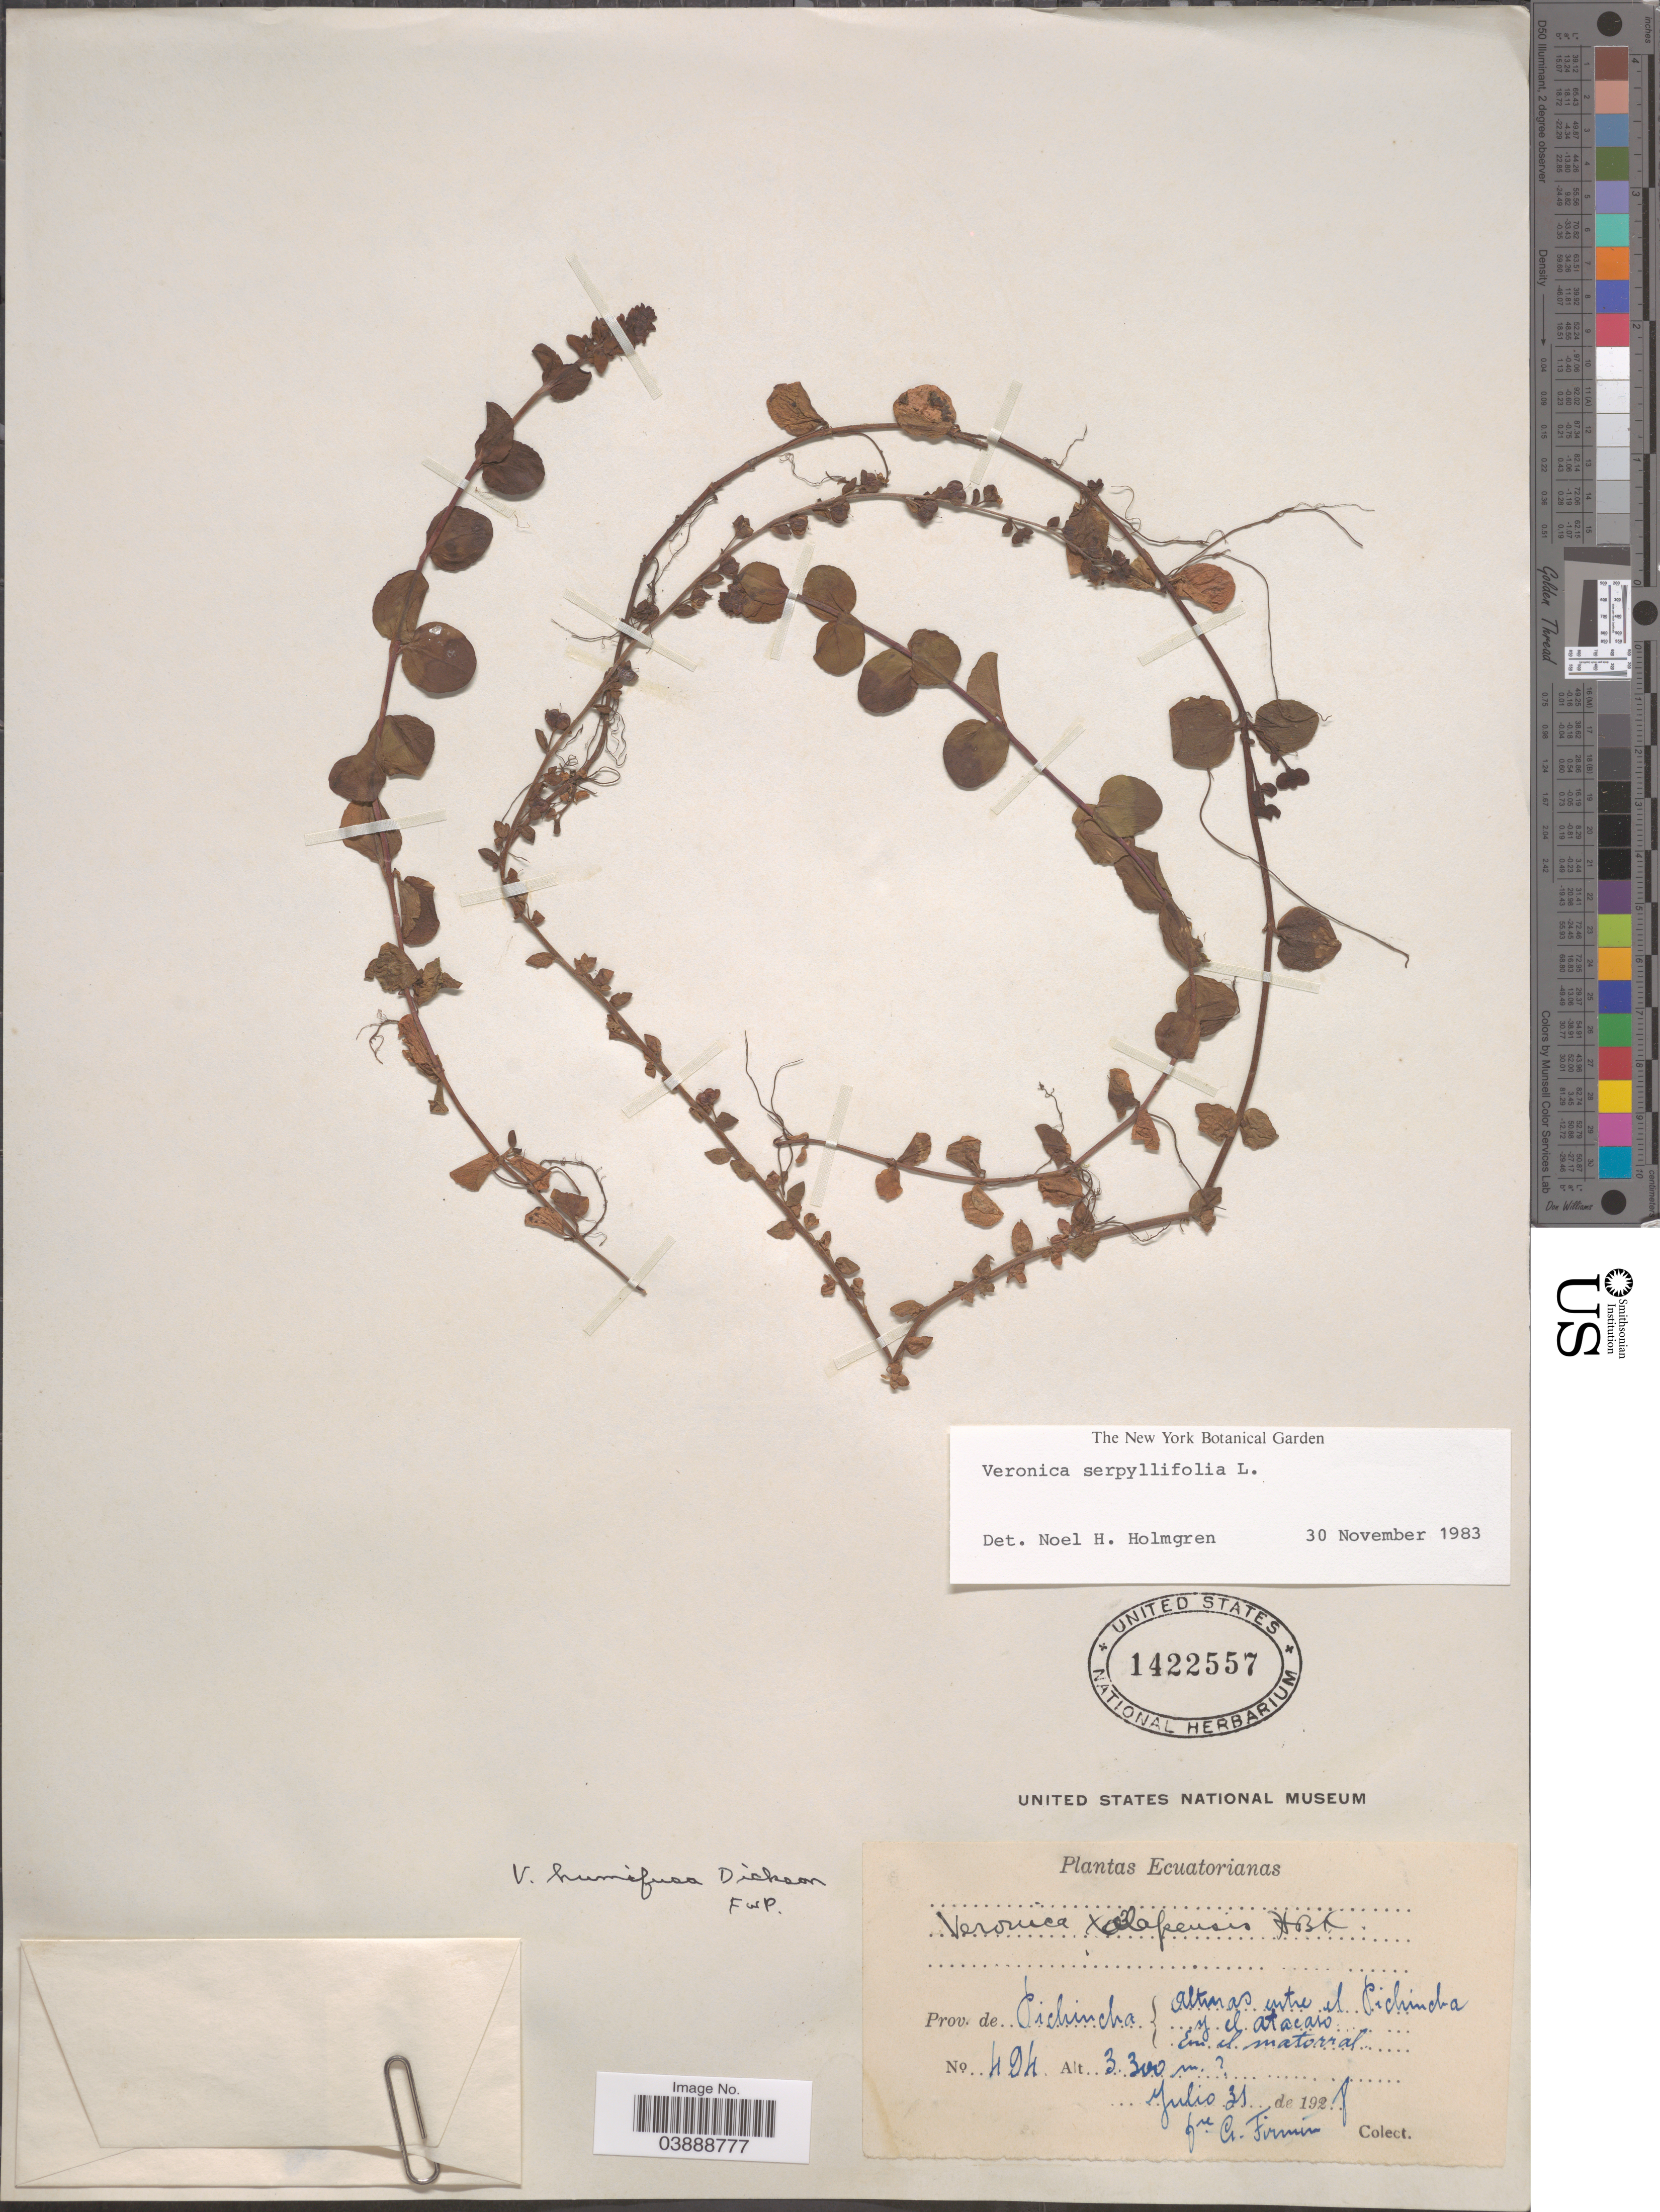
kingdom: Plantae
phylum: Tracheophyta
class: Magnoliopsida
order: Lamiales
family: Plantaginaceae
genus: Veronica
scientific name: Veronica serpyllifolia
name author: L.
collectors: F. Firmin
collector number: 494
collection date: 1928-07-31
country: Ecuador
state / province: Pichincha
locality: Alturas entre el Pichincha y el Atacaso. En el matorral.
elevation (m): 3300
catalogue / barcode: US 1422557